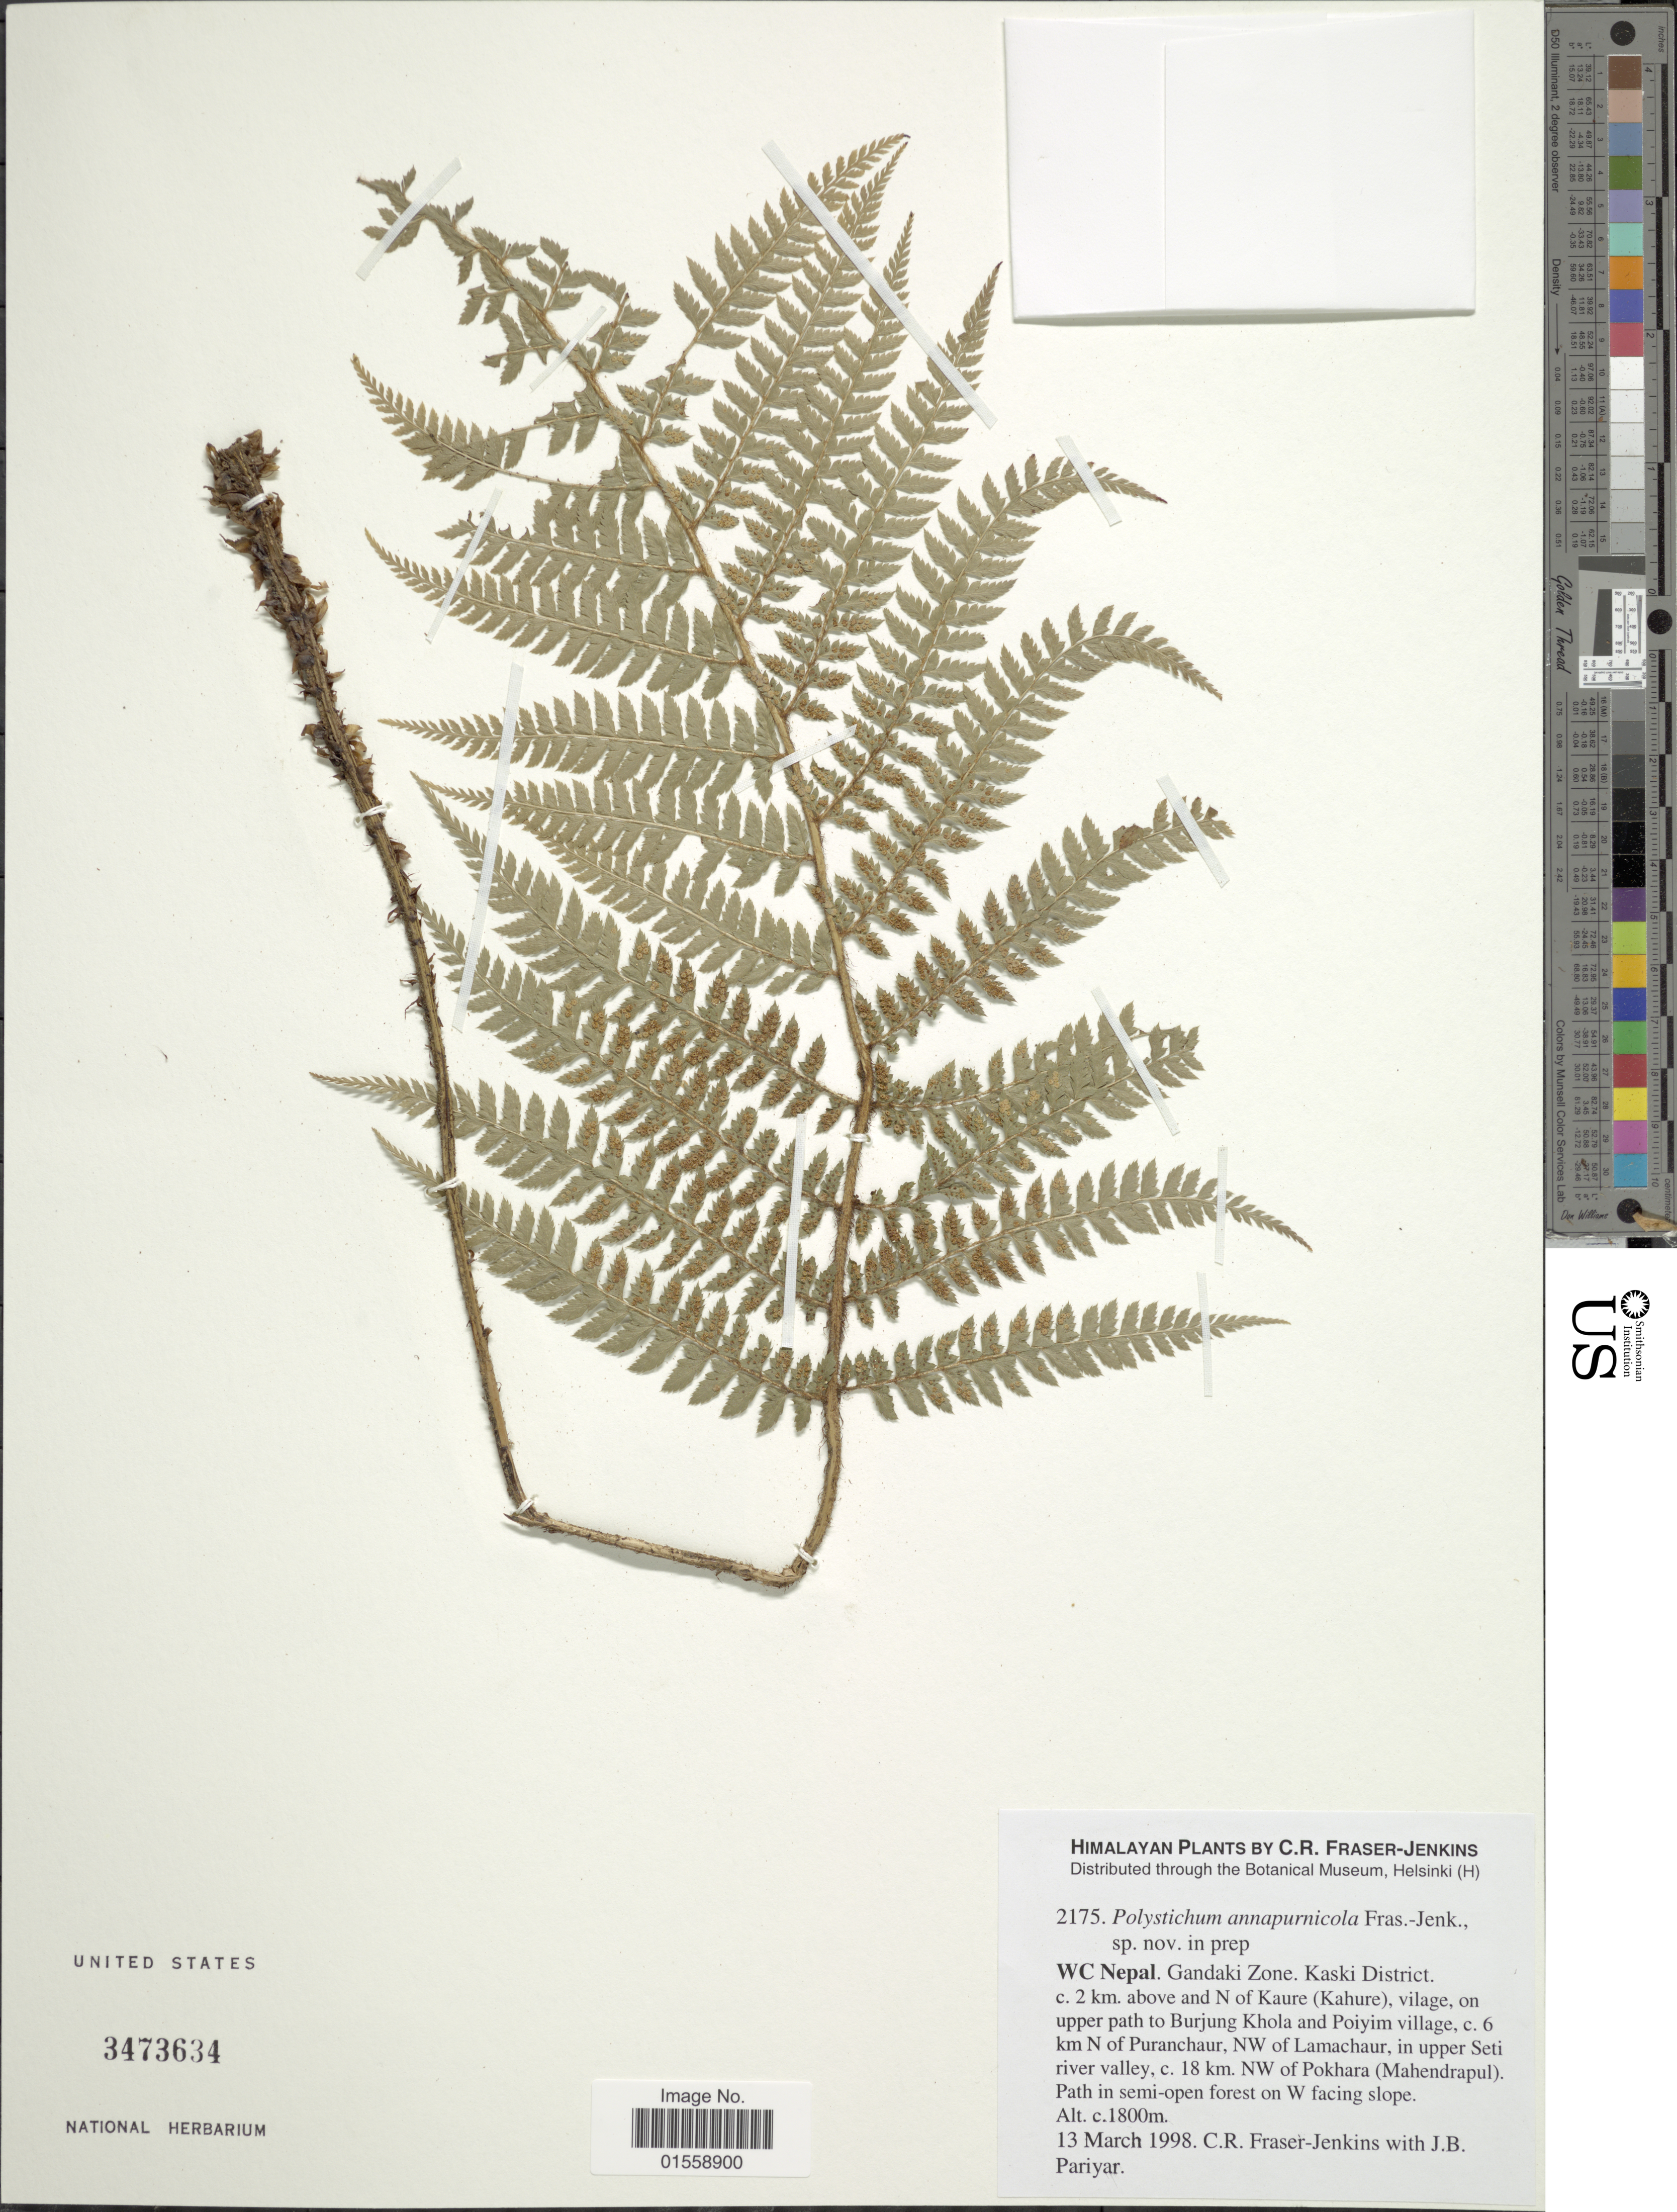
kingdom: Plantae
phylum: Tracheophyta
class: Polypodiopsida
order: Polypodiales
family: Dryopteridaceae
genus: Polystichum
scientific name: Polystichum annapurnicola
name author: Fraser-Jenk. ex Thapa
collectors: C. R. Fraser-Jenkins & J. Pariyar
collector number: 2175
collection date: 1998-03-13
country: Nepal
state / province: Gandaki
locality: WC Nepal, Gandaki Zone, Kaski District, c. 2 km above and N of Kaure (Kahure), vilage, on upper path to Burjung Khola and Poiyim village, c. 6 km N of Puranchaur, NW of Pokhara (Mahendrapul)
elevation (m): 1800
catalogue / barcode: US 3473634